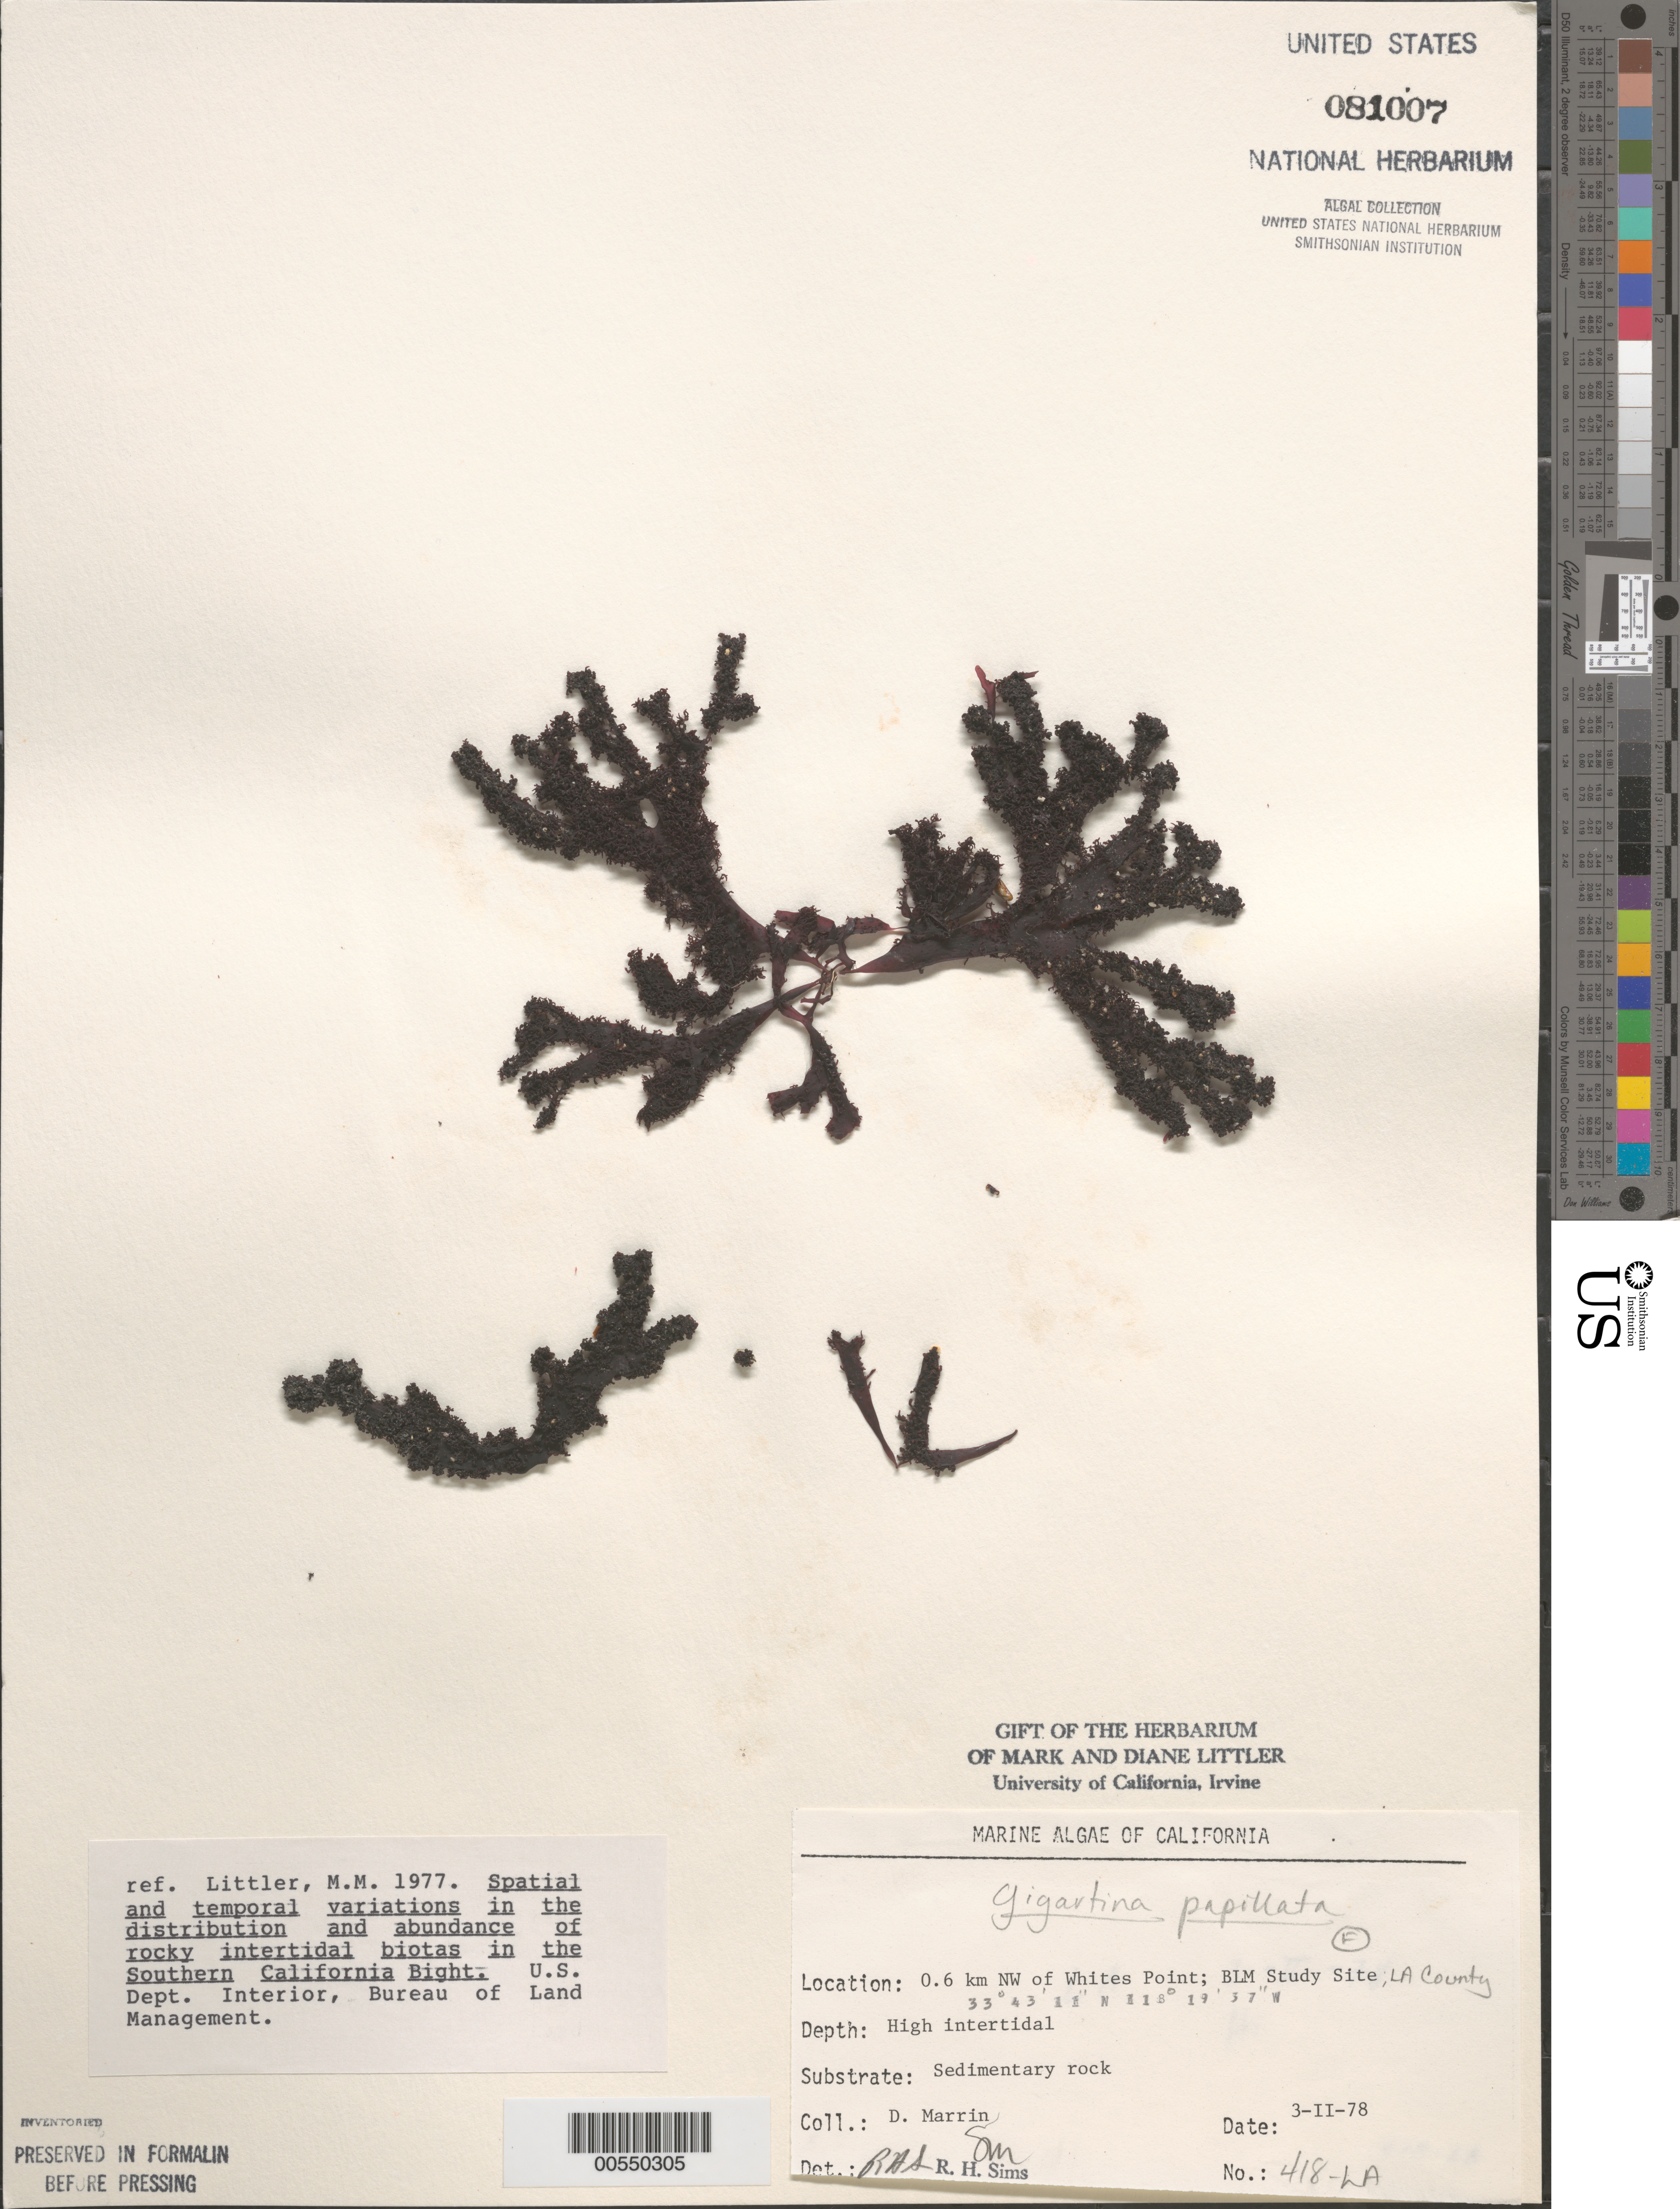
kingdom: Plantae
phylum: Rhodophyta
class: Florideophyceae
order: Gigartinales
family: Phyllophoraceae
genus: Mastocarpus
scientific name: Mastocarpus papillatus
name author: (C. Agardh) Kütz.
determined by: Algae name updating Project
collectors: D. Marrin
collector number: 418-la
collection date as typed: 03 Feb 1978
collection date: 1978-02-03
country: United States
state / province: California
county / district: Los Angeles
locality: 0.6 km northwest of Whites Point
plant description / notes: BLM-SOCALBIGHT Rocky Intertidal Survey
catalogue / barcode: US 81007